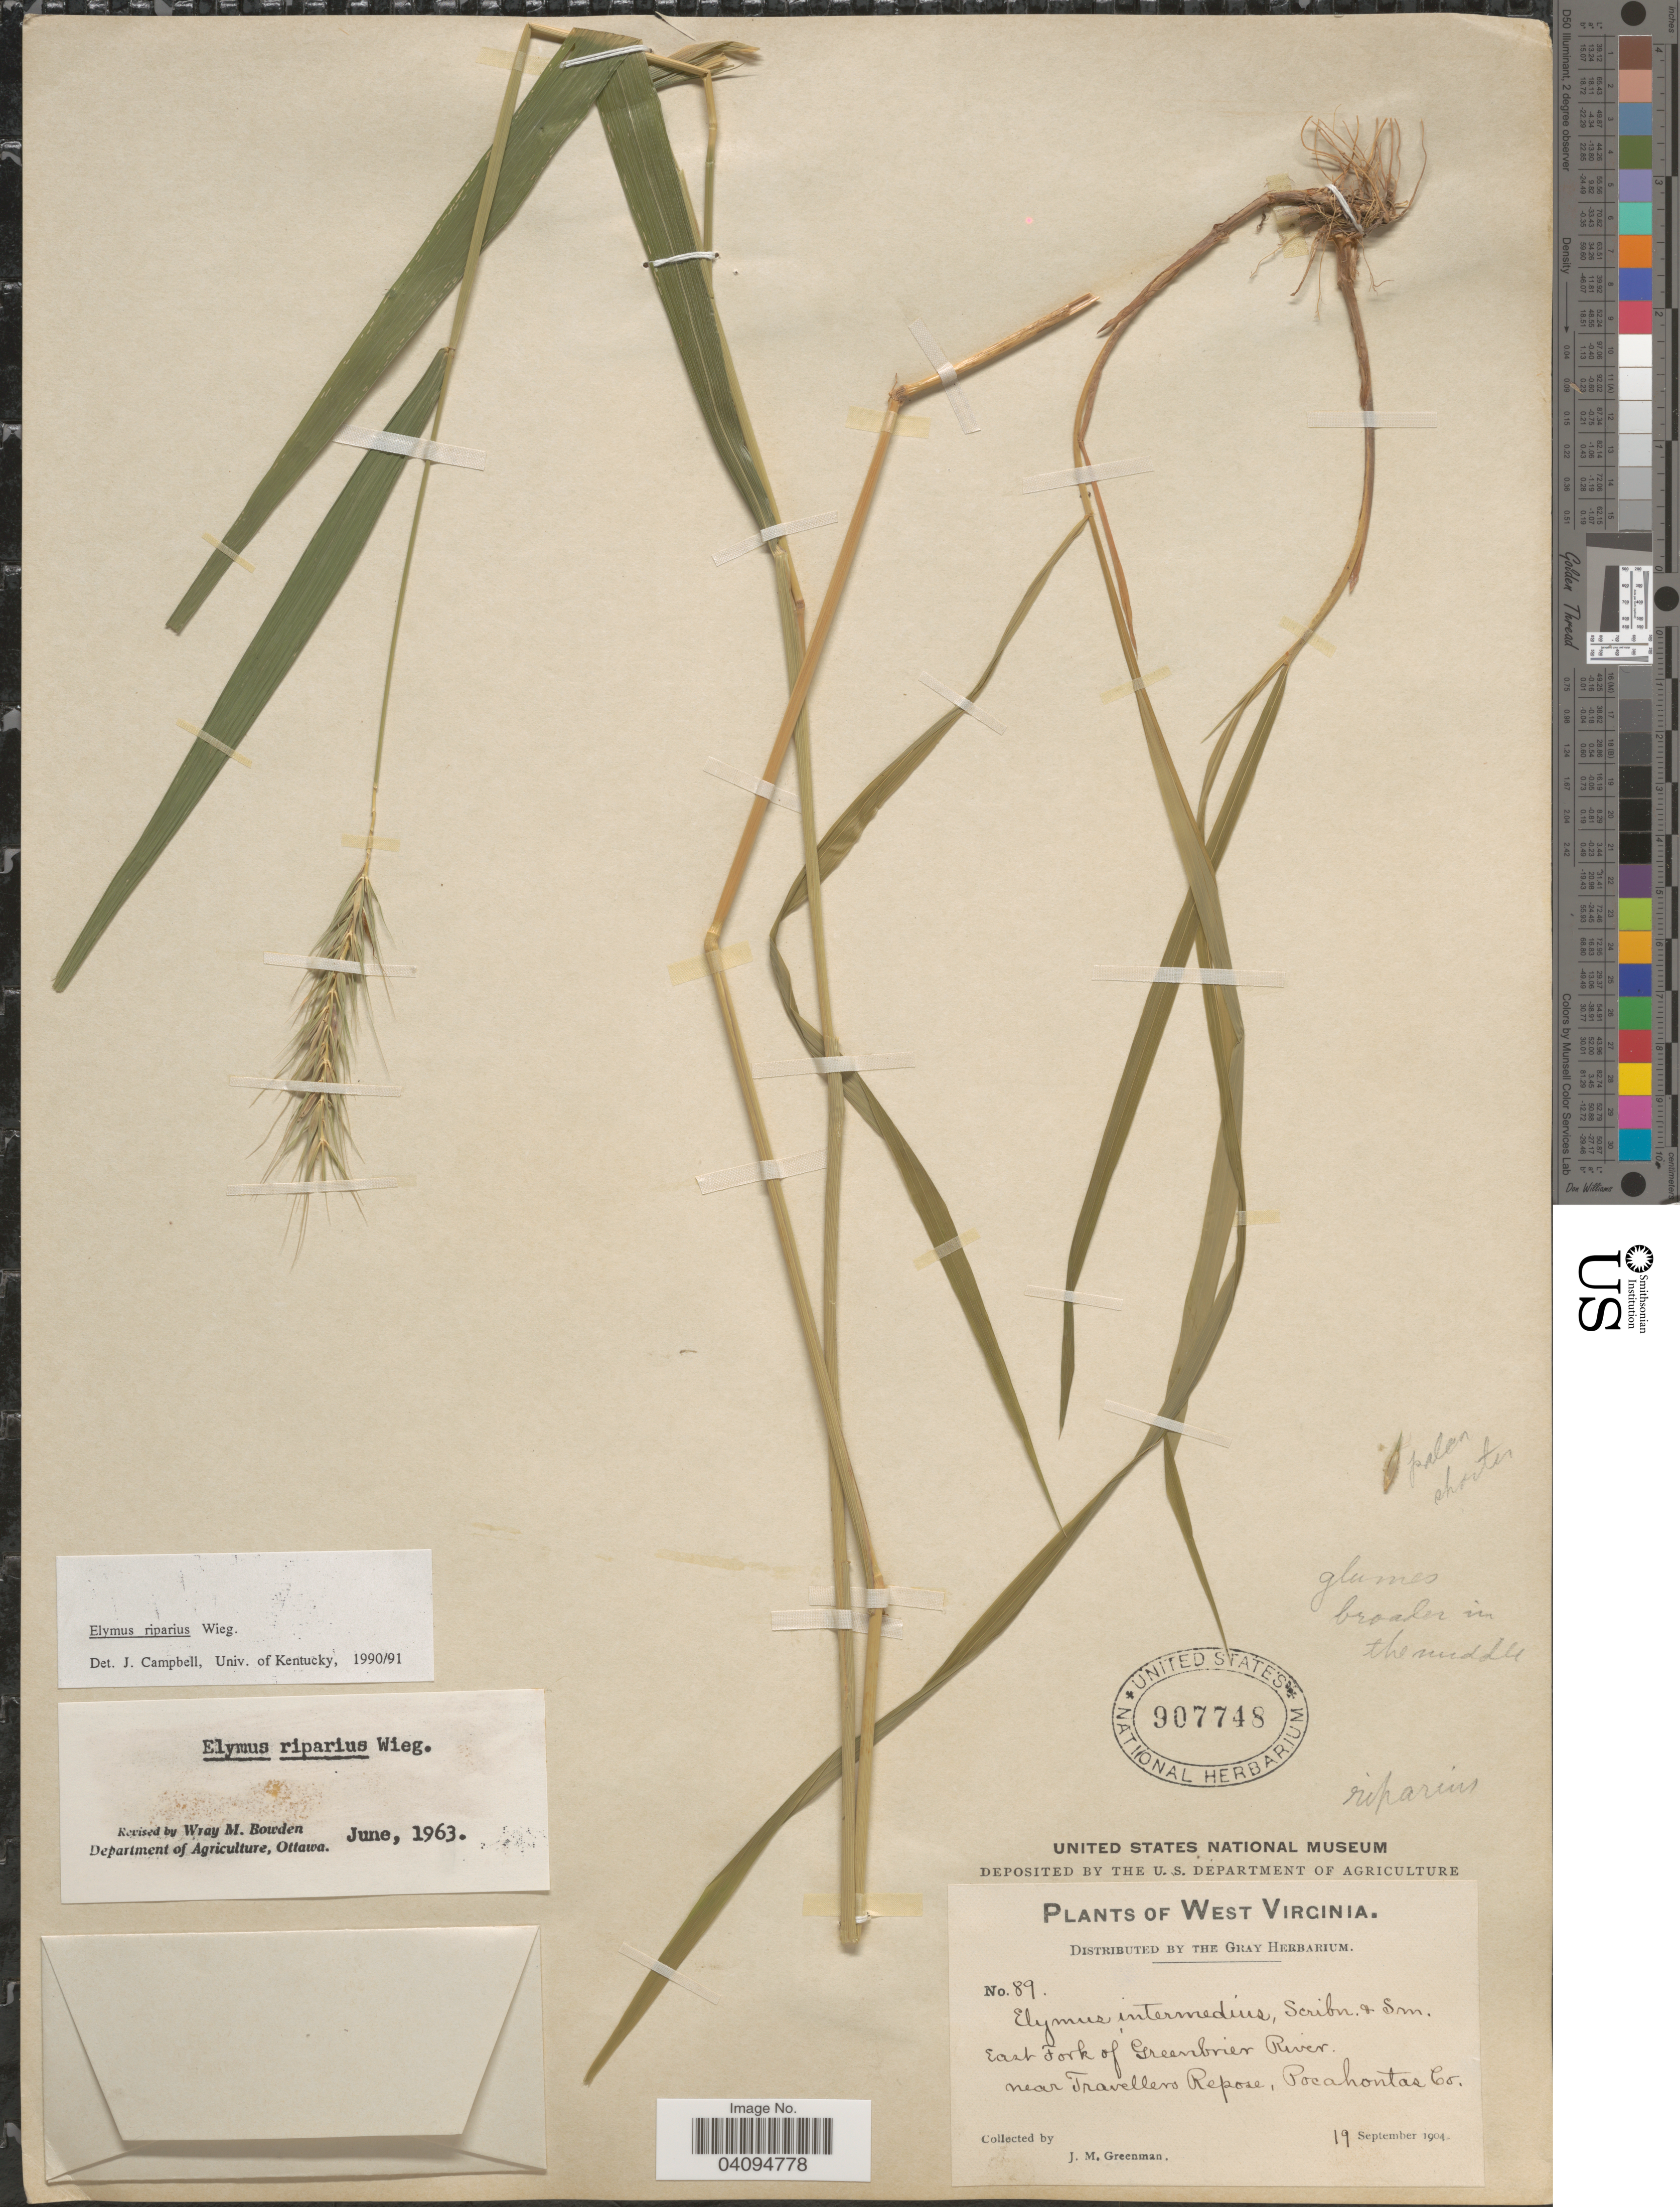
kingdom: Plantae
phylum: Tracheophyta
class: Liliopsida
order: Poales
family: Poaceae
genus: Elymus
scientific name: Elymus riparius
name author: Wiegand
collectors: J. M. Greenman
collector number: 89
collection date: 1904-09-19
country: United States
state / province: West Virginia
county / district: Pocahontas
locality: East Fork of Greenbrier River near Travellers Repose, Pocahontas Co.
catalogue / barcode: US 907748